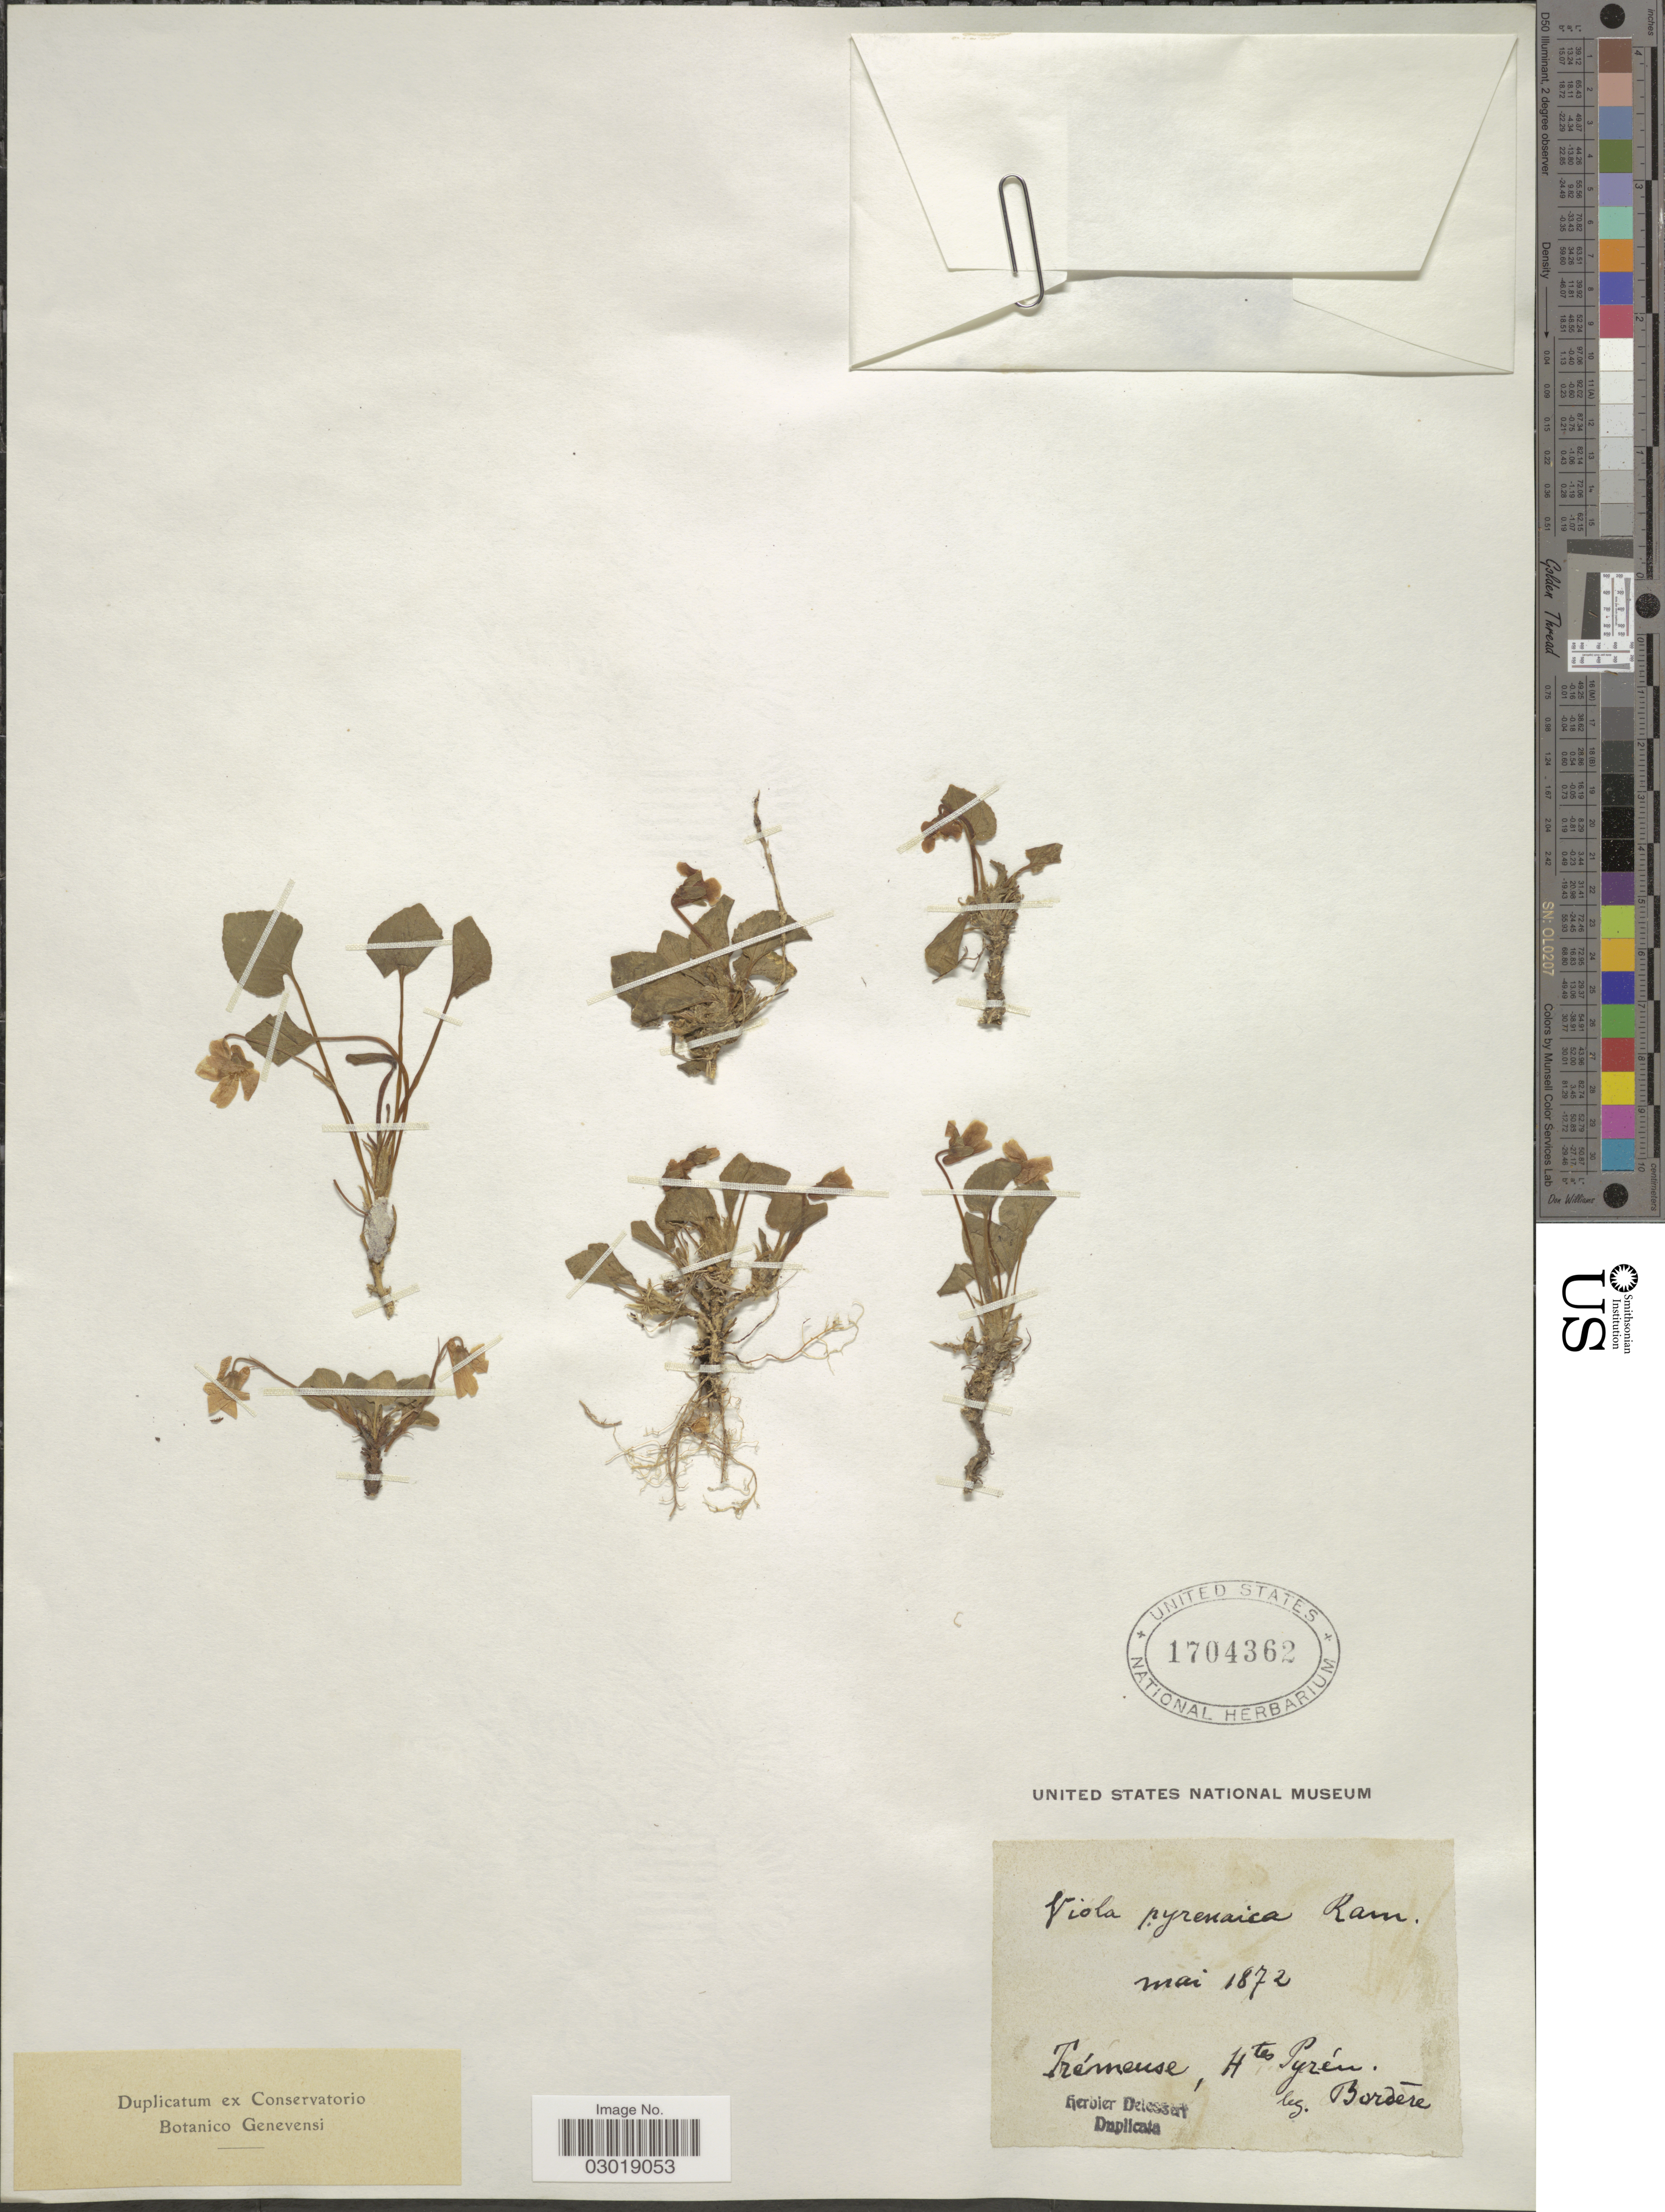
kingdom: Plantae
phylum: Tracheophyta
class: Magnoliopsida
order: Malpighiales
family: Violaceae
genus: Viola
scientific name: Viola pyrenaica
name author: Ramond ex DC.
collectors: -. Bordère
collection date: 1872-05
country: France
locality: Trémeuse, Htes Pyrén.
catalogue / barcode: US 1704362